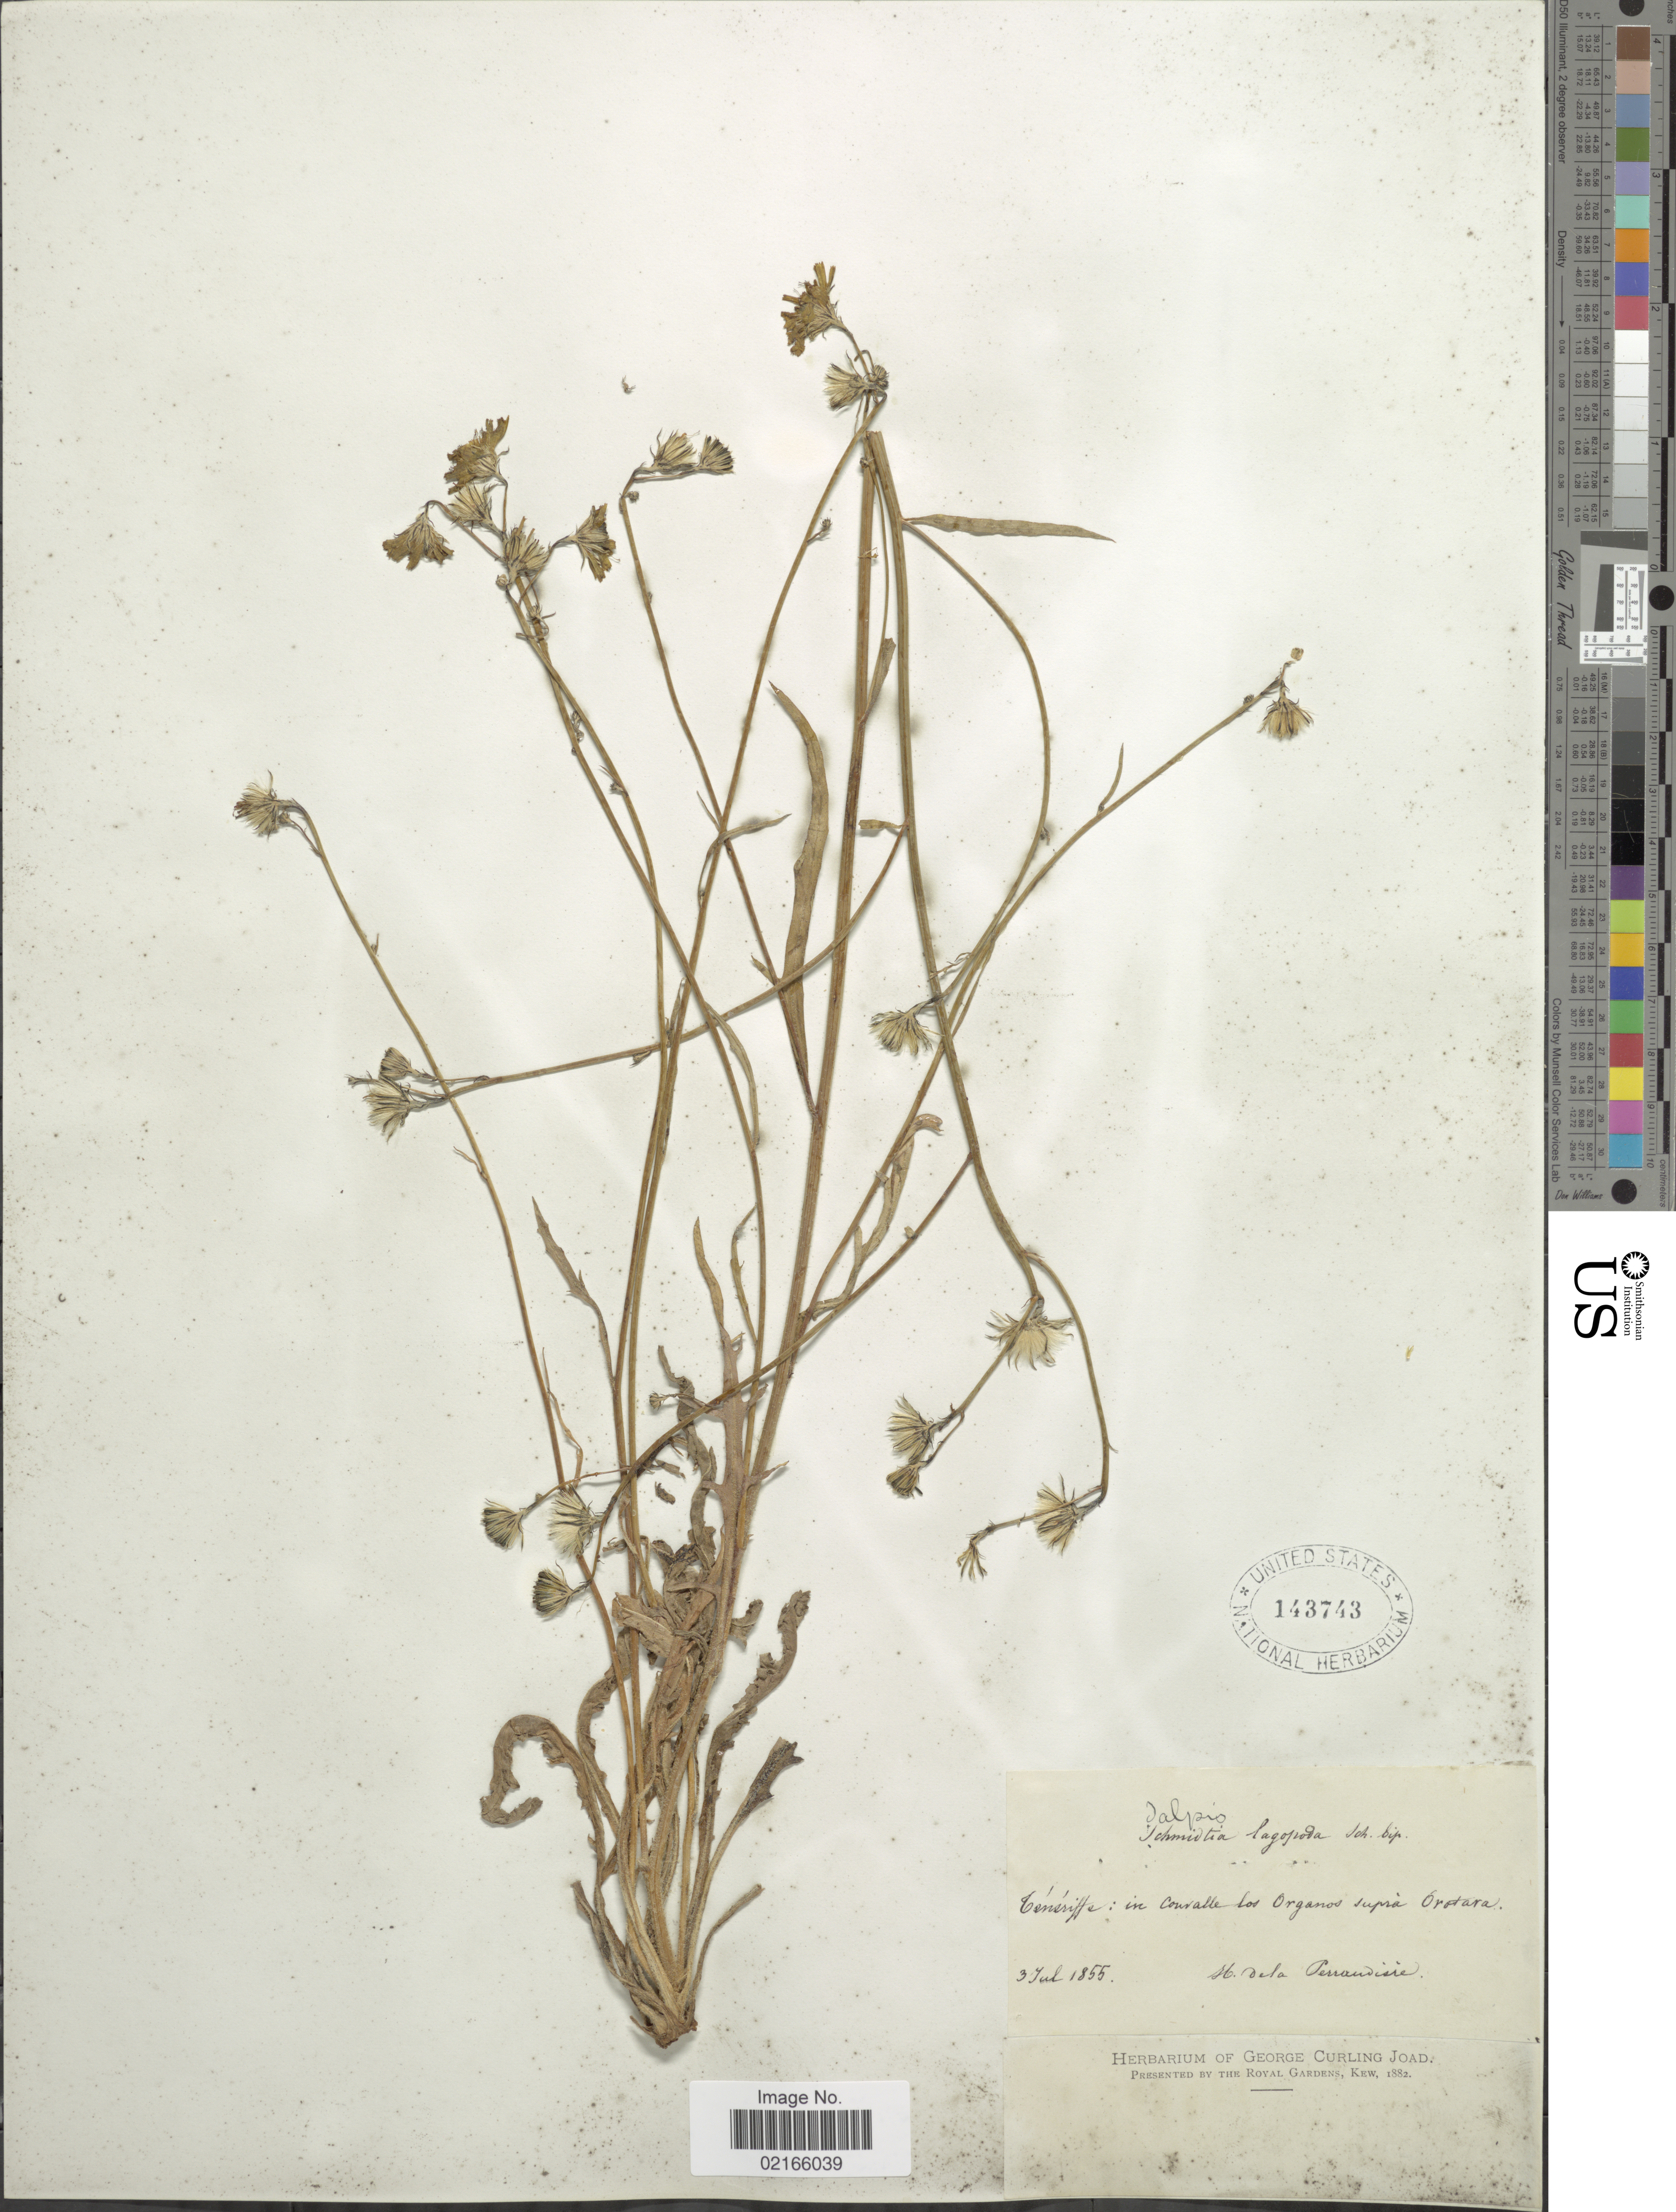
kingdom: Plantae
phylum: Tracheophyta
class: Magnoliopsida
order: Asterales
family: Asteraceae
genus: Tolpis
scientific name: Tolpis lagopoda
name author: Link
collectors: H. de la Perraudière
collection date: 1855-07-03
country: Spain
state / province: Canarias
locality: Teneriffe, in couvalle los Organos suprá Órotara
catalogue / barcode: US 143743